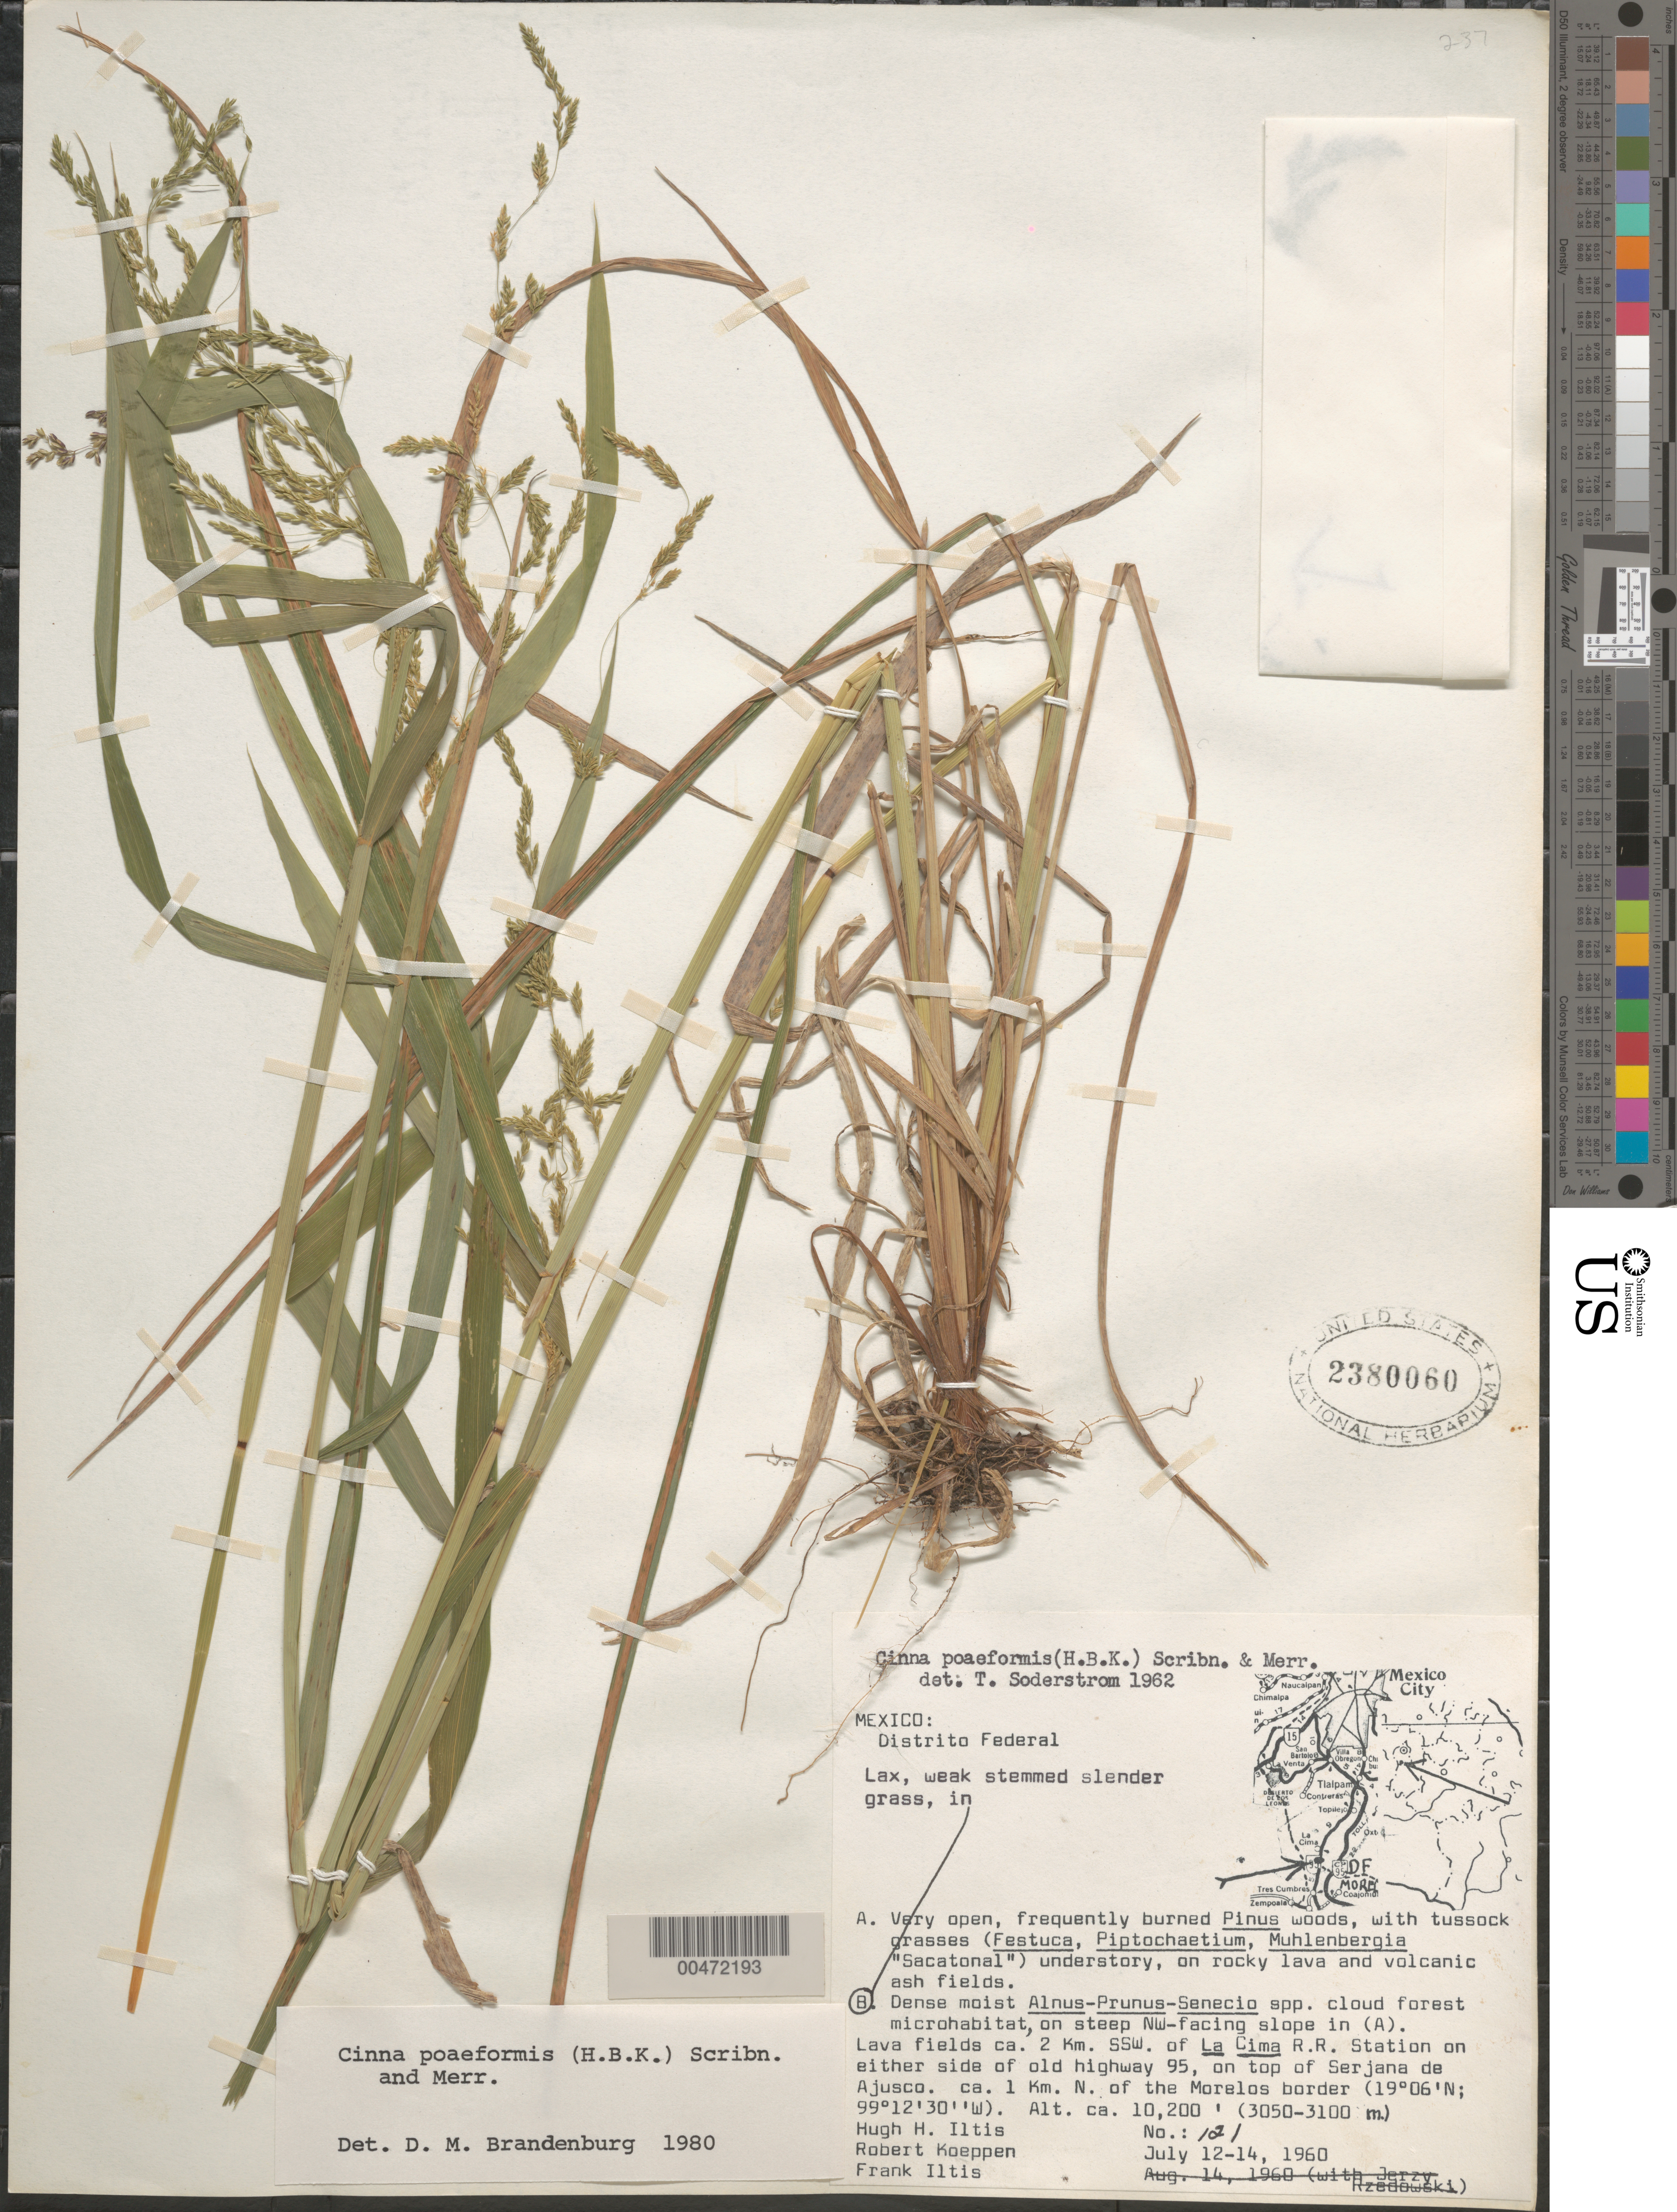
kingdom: Plantae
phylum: Tracheophyta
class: Liliopsida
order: Poales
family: Poaceae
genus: Cinna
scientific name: Cinna poiformis (Kunth) Scribn. & Merr.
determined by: Brandenburg, D. M.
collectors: H. H. Iltis, R. C. Koeppen & F. S. Iltis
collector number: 121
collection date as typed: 12 Jul 1960 to 14 Jul 1960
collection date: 1960-07-12/1960-07-14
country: Mexico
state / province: Distrito Federal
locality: Ca 2 km SSW of La Cima R.R. Station on either side of old hwy 95, on top of Serjana de Ajusco, ca 1 km N of the Morelos border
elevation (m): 3050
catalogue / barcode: US 2380060